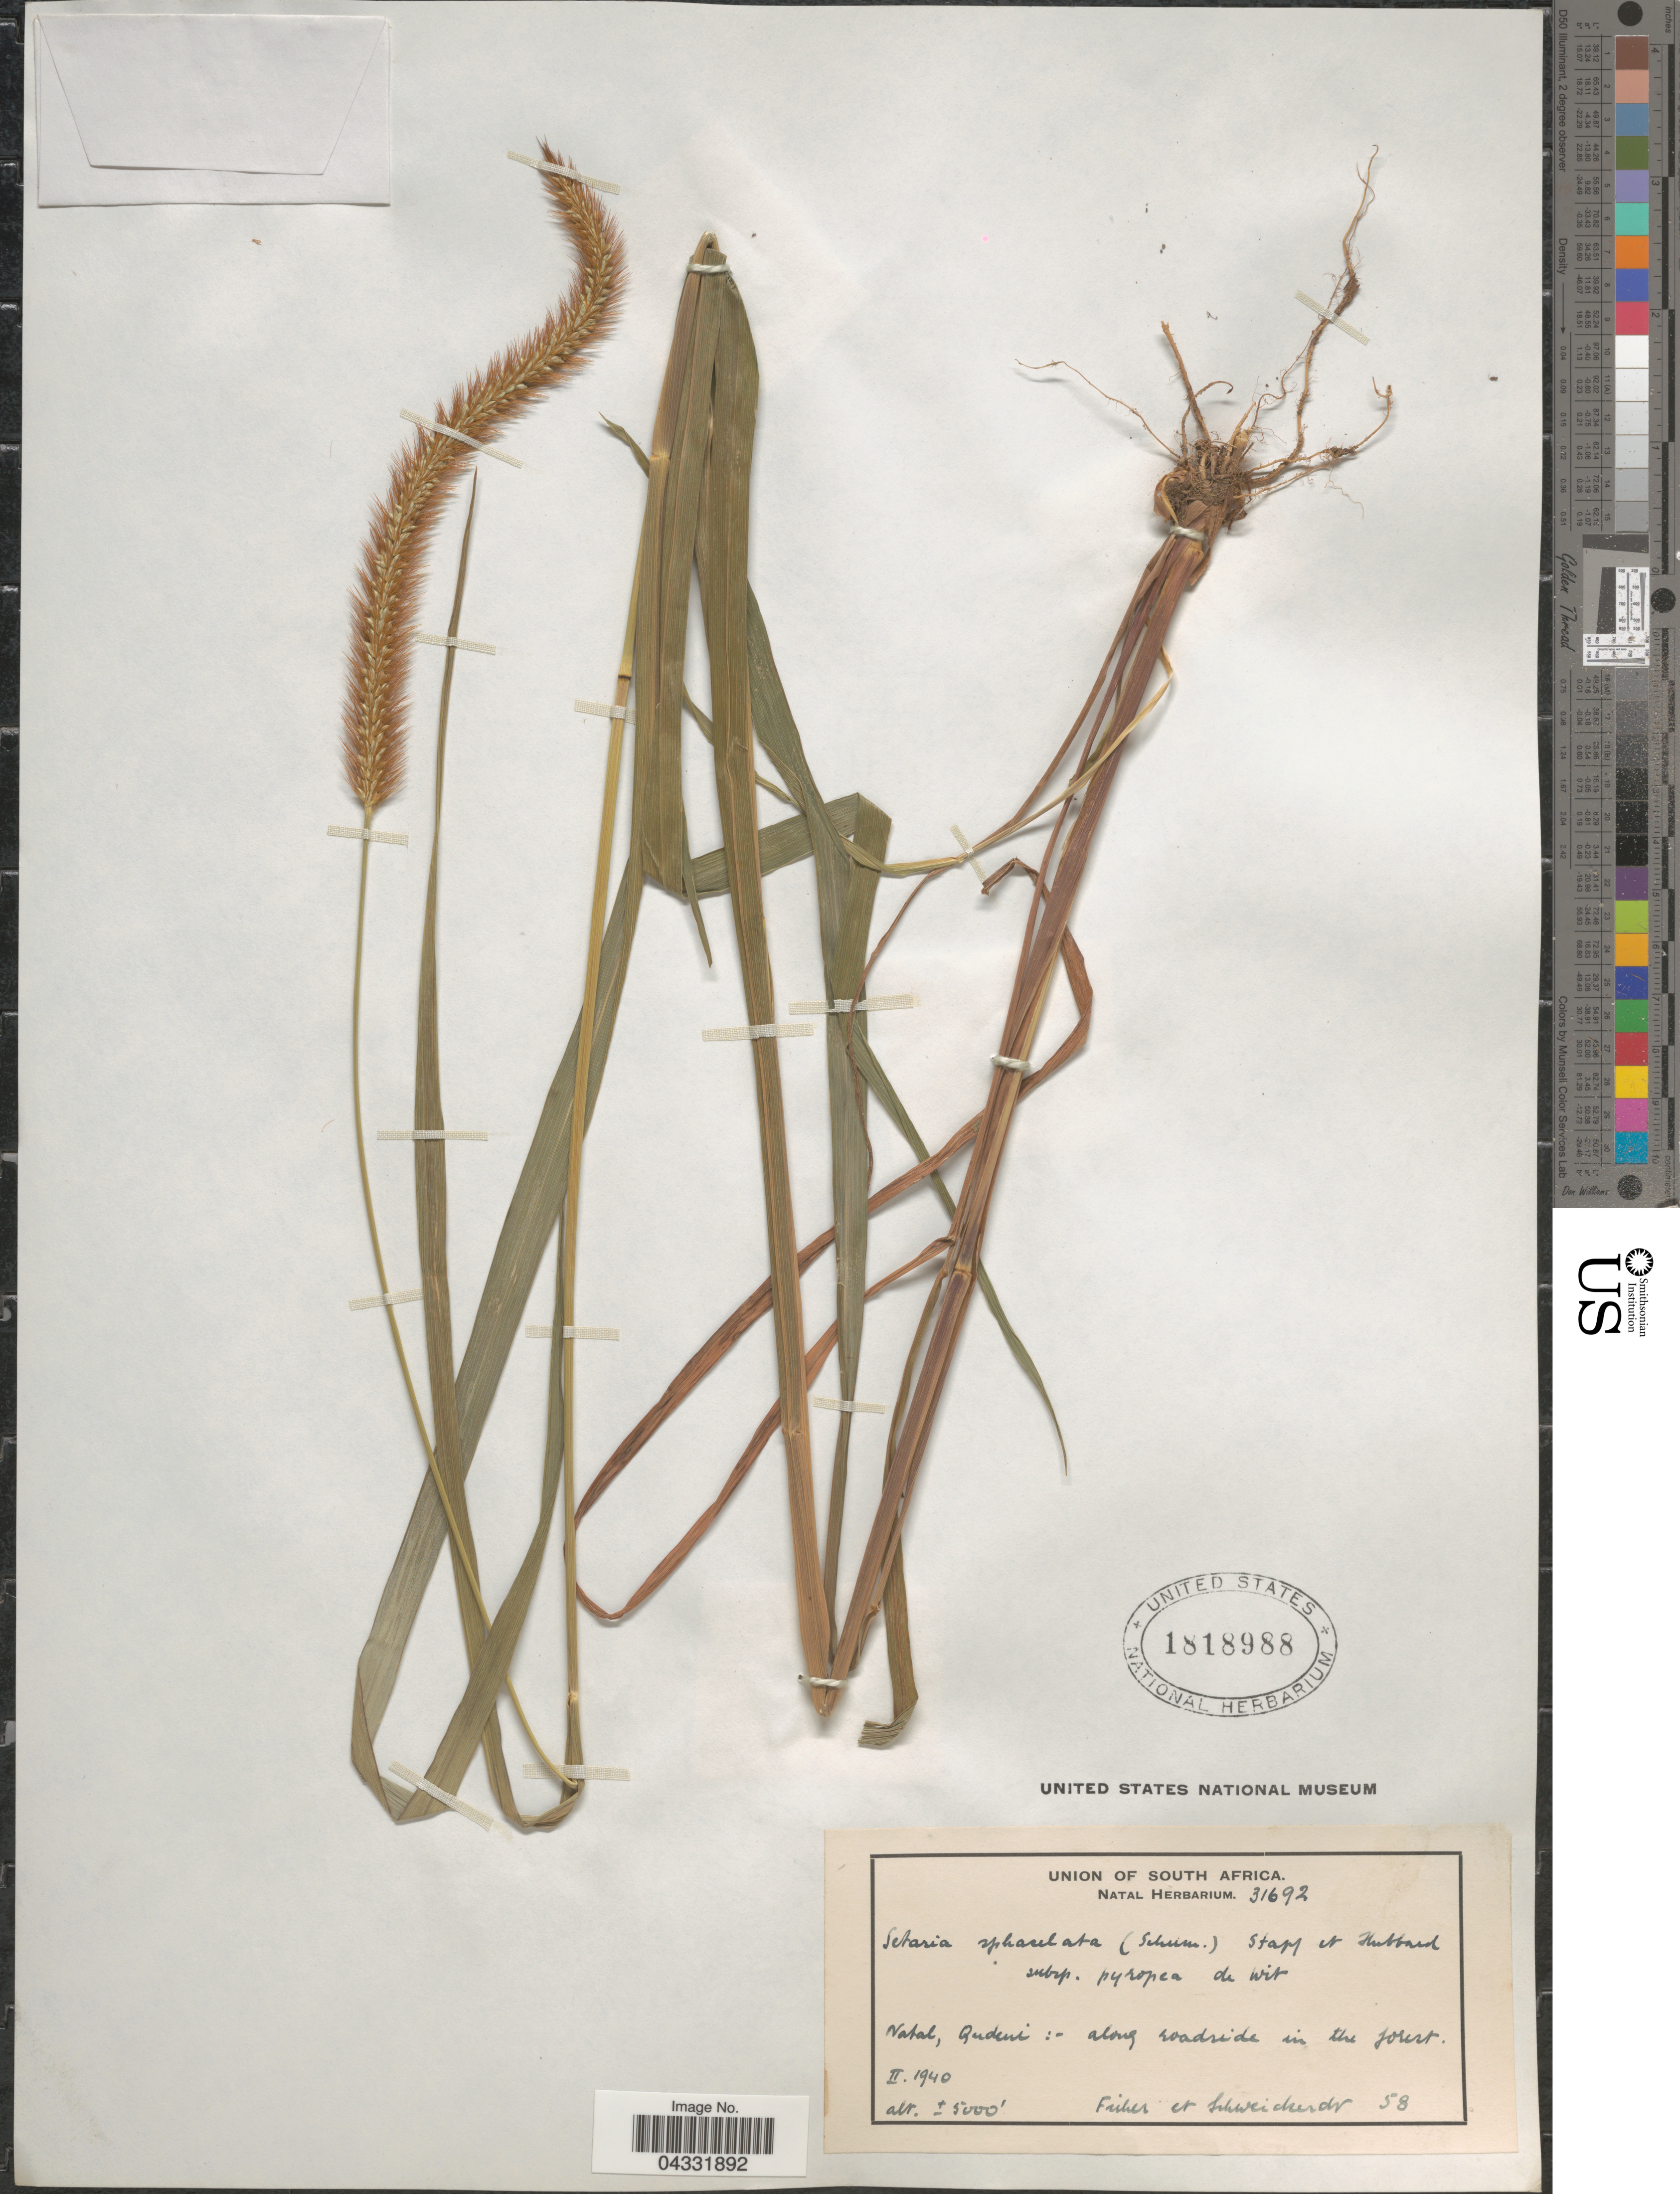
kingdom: Plantae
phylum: Tracheophyta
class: Liliopsida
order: Poales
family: Poaceae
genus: Setaria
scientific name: Setaria sphacelata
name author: (Schumach.) Stapf & Hubb. ex Moss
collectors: Fuher & -. Schweickerdt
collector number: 58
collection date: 1940-02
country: South Africa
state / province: KwaZulu-Natal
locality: Union of South Africa. Natal, Qudeni: - along roadside in the forest.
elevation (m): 1524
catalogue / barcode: US 1818988